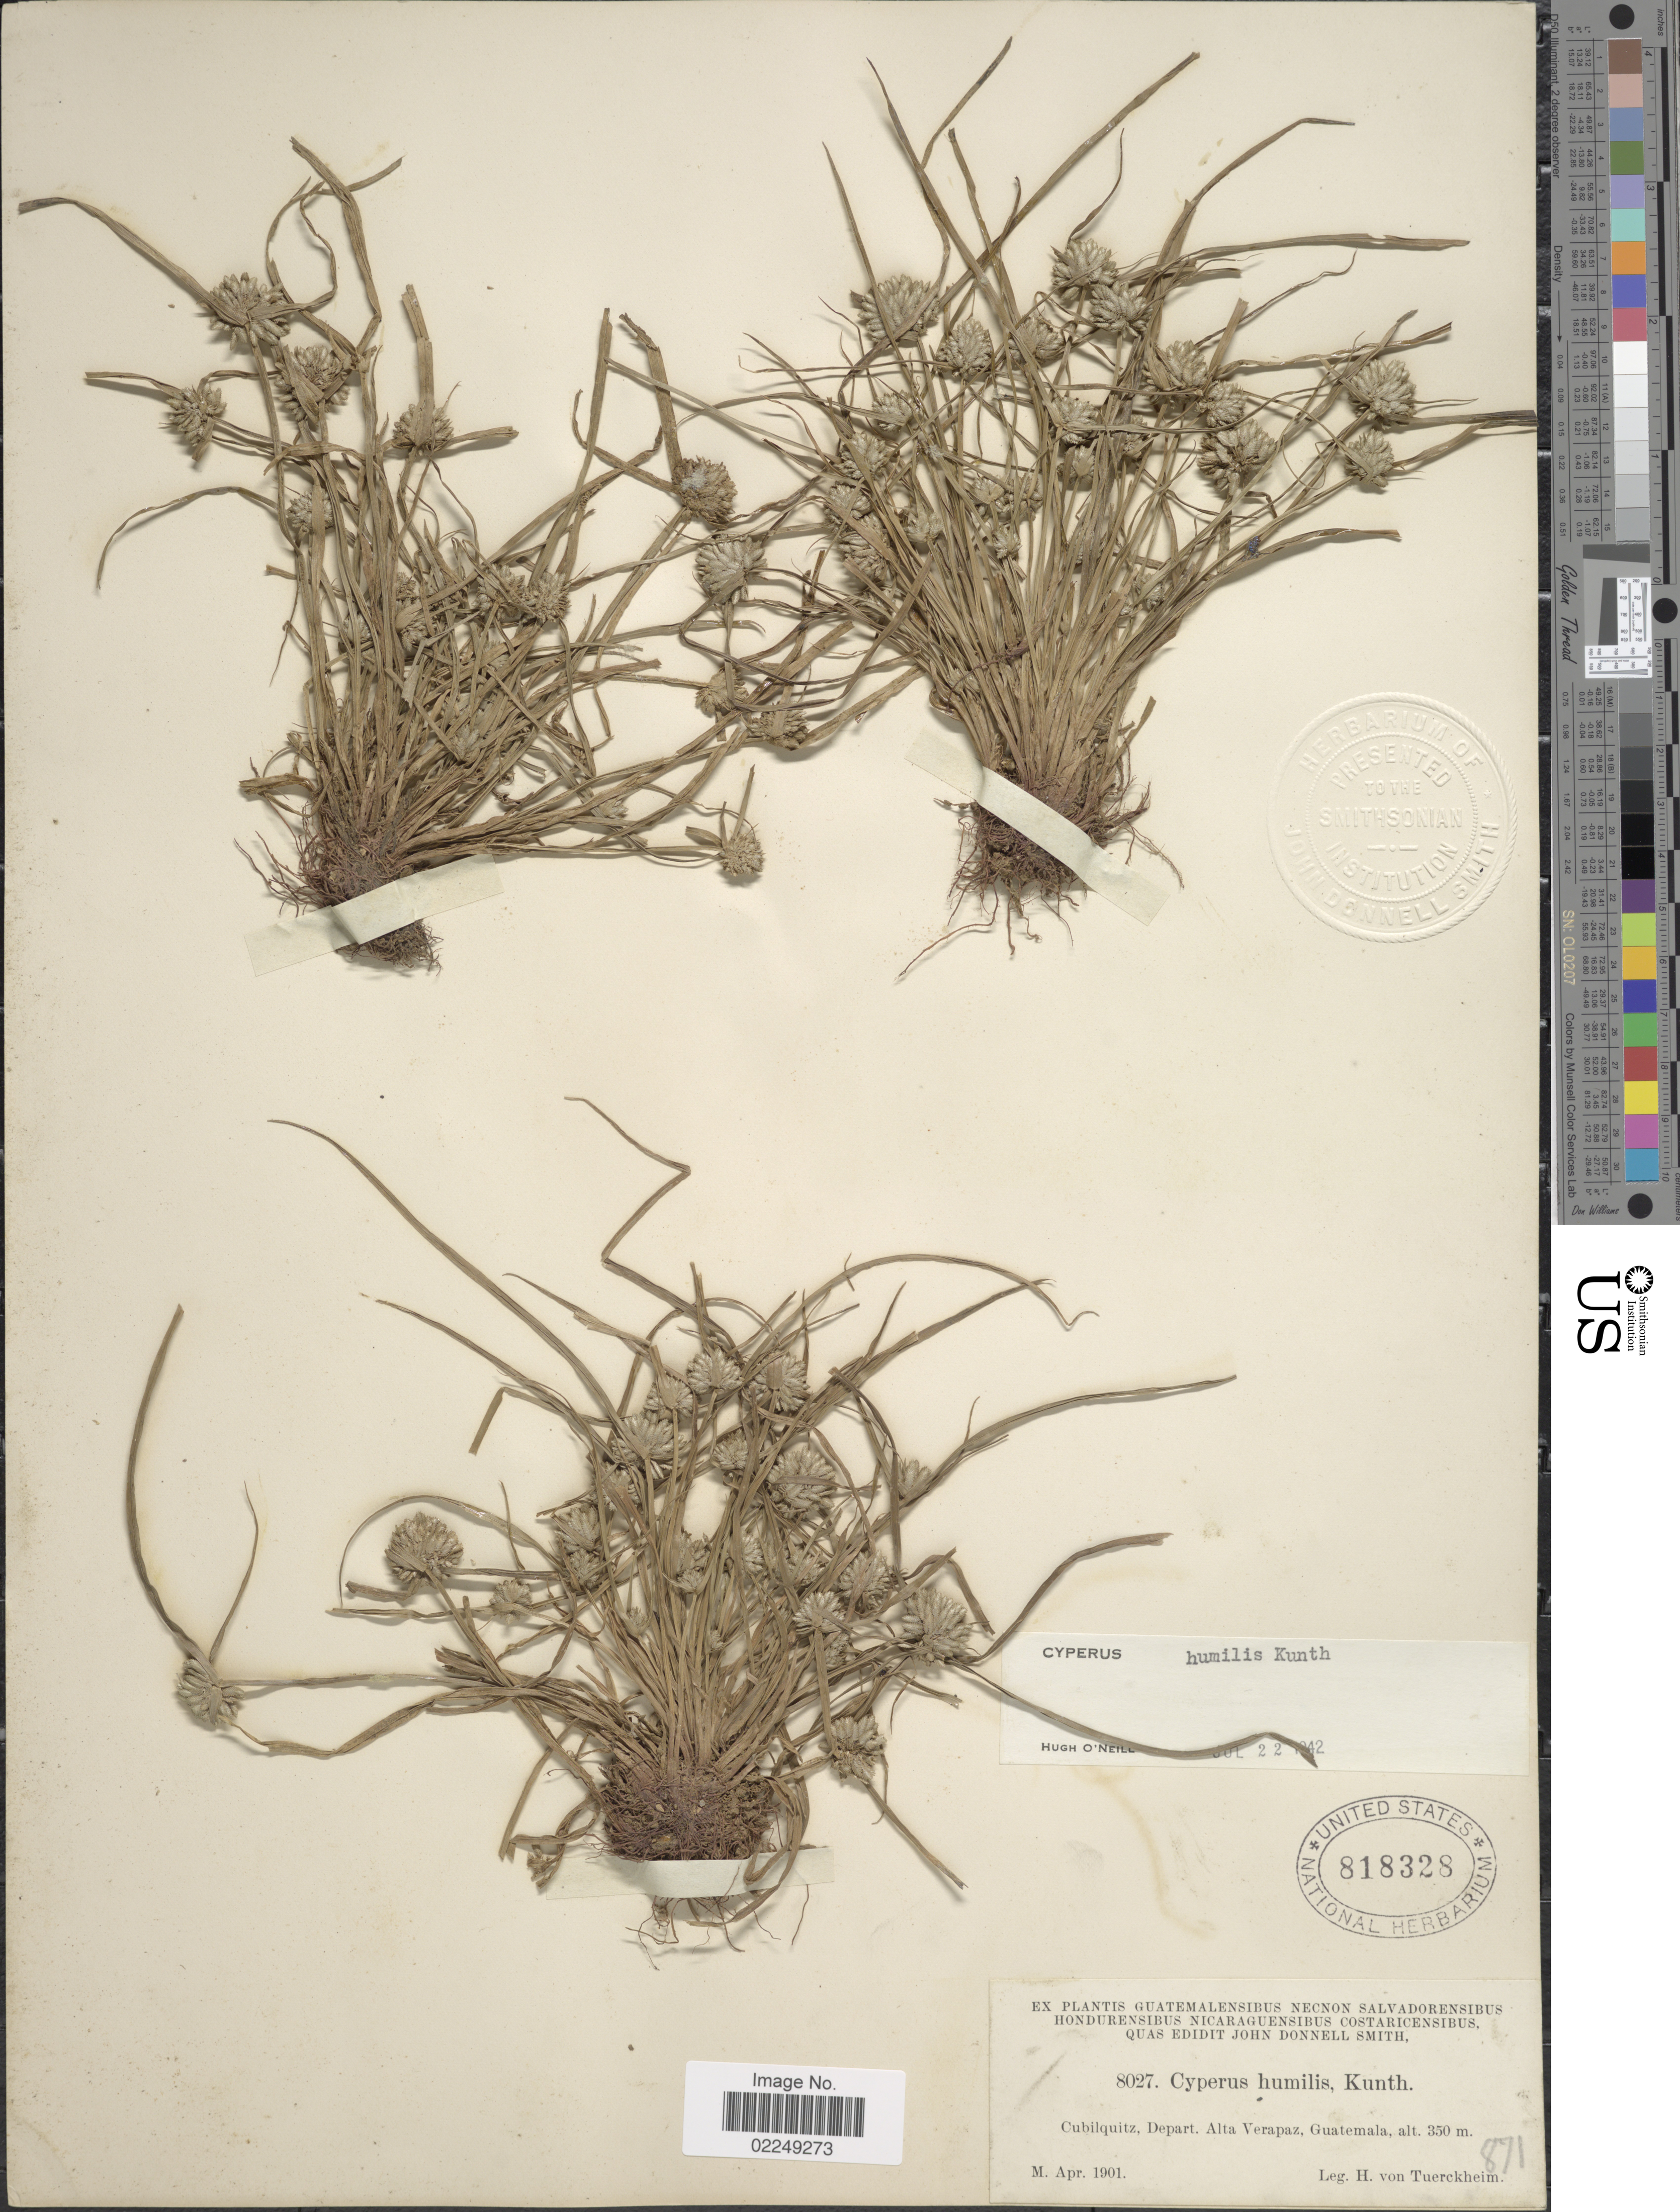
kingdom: Plantae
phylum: Tracheophyta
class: Liliopsida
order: Poales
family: Cyperaceae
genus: Cyperus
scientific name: Cyperus humilis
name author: Kunth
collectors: H. von Tuerckheim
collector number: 8027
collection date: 1901-04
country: Guatemala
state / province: Alta Verapaz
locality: Cubilquitz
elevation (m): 350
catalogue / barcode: US 818328